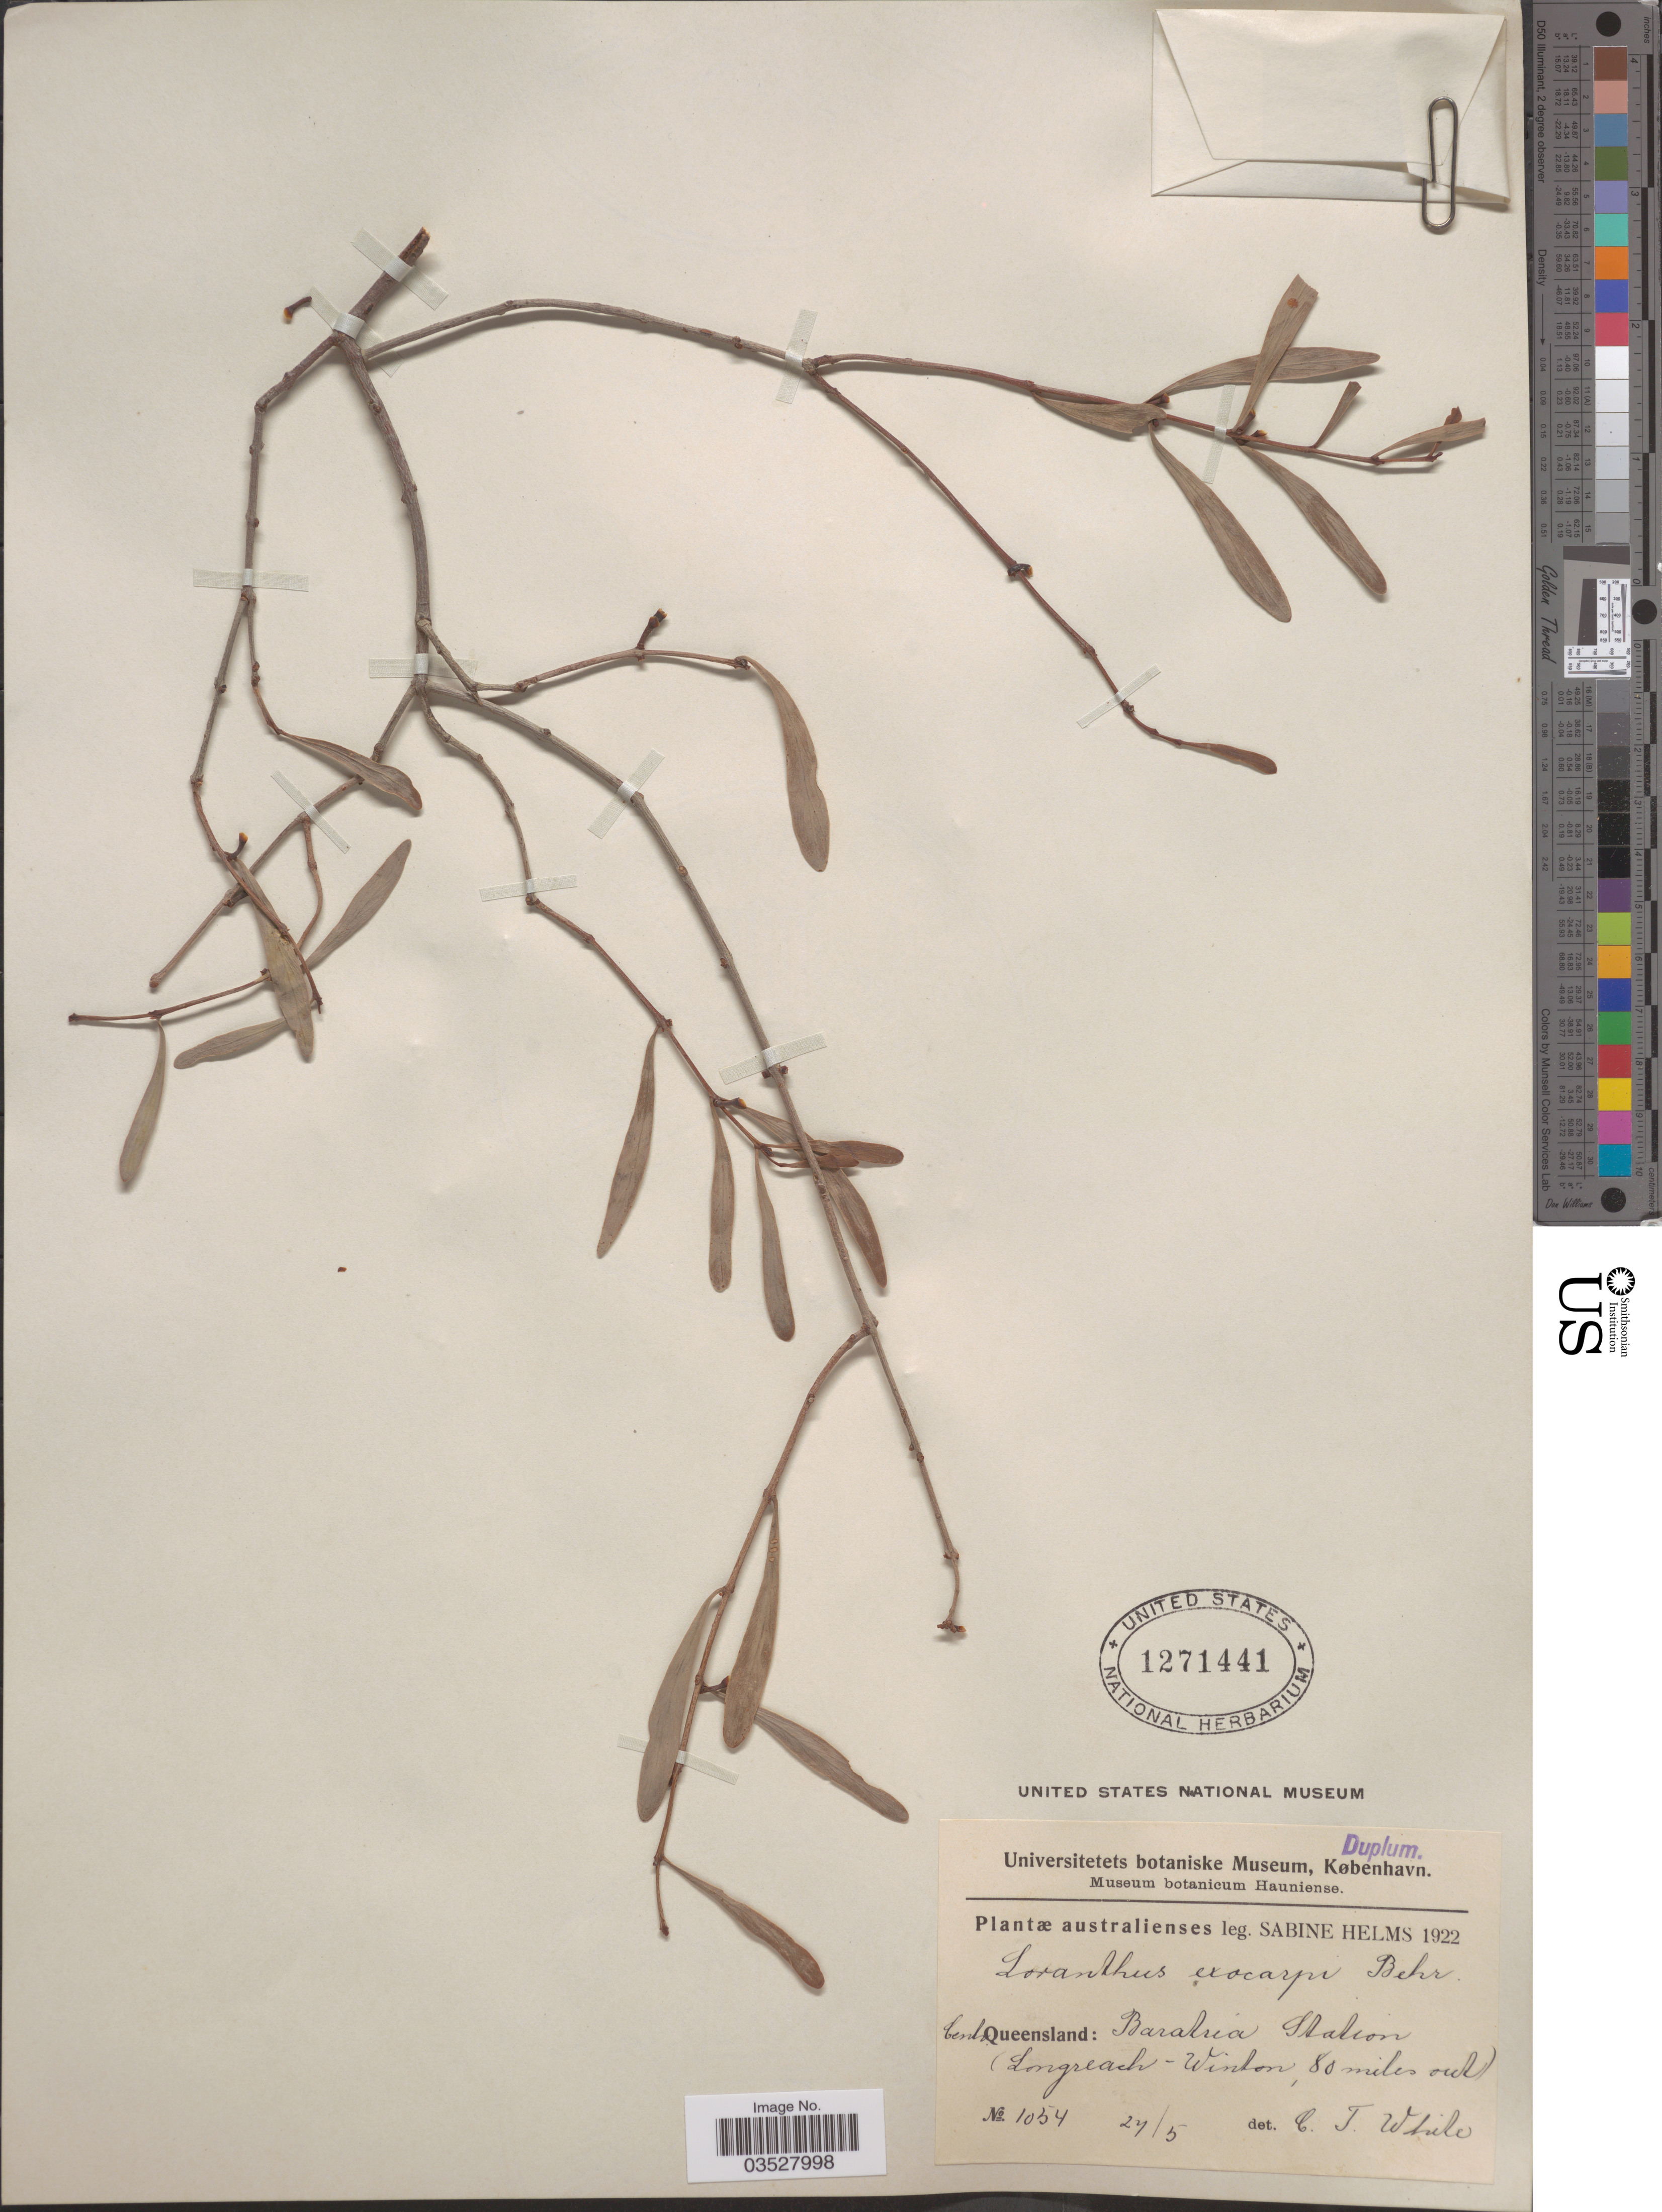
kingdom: Plantae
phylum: Tracheophyta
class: Magnoliopsida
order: Santalales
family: Loranthaceae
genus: Lysiana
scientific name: Lysiana exocarpi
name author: Tiegh.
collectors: S. Helms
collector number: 1054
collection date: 1922-05-27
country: Australia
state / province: Queensland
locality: Centr. Queensland: Baratria Station (Longreach-Winton, 80 miles out).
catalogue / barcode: US 1271441